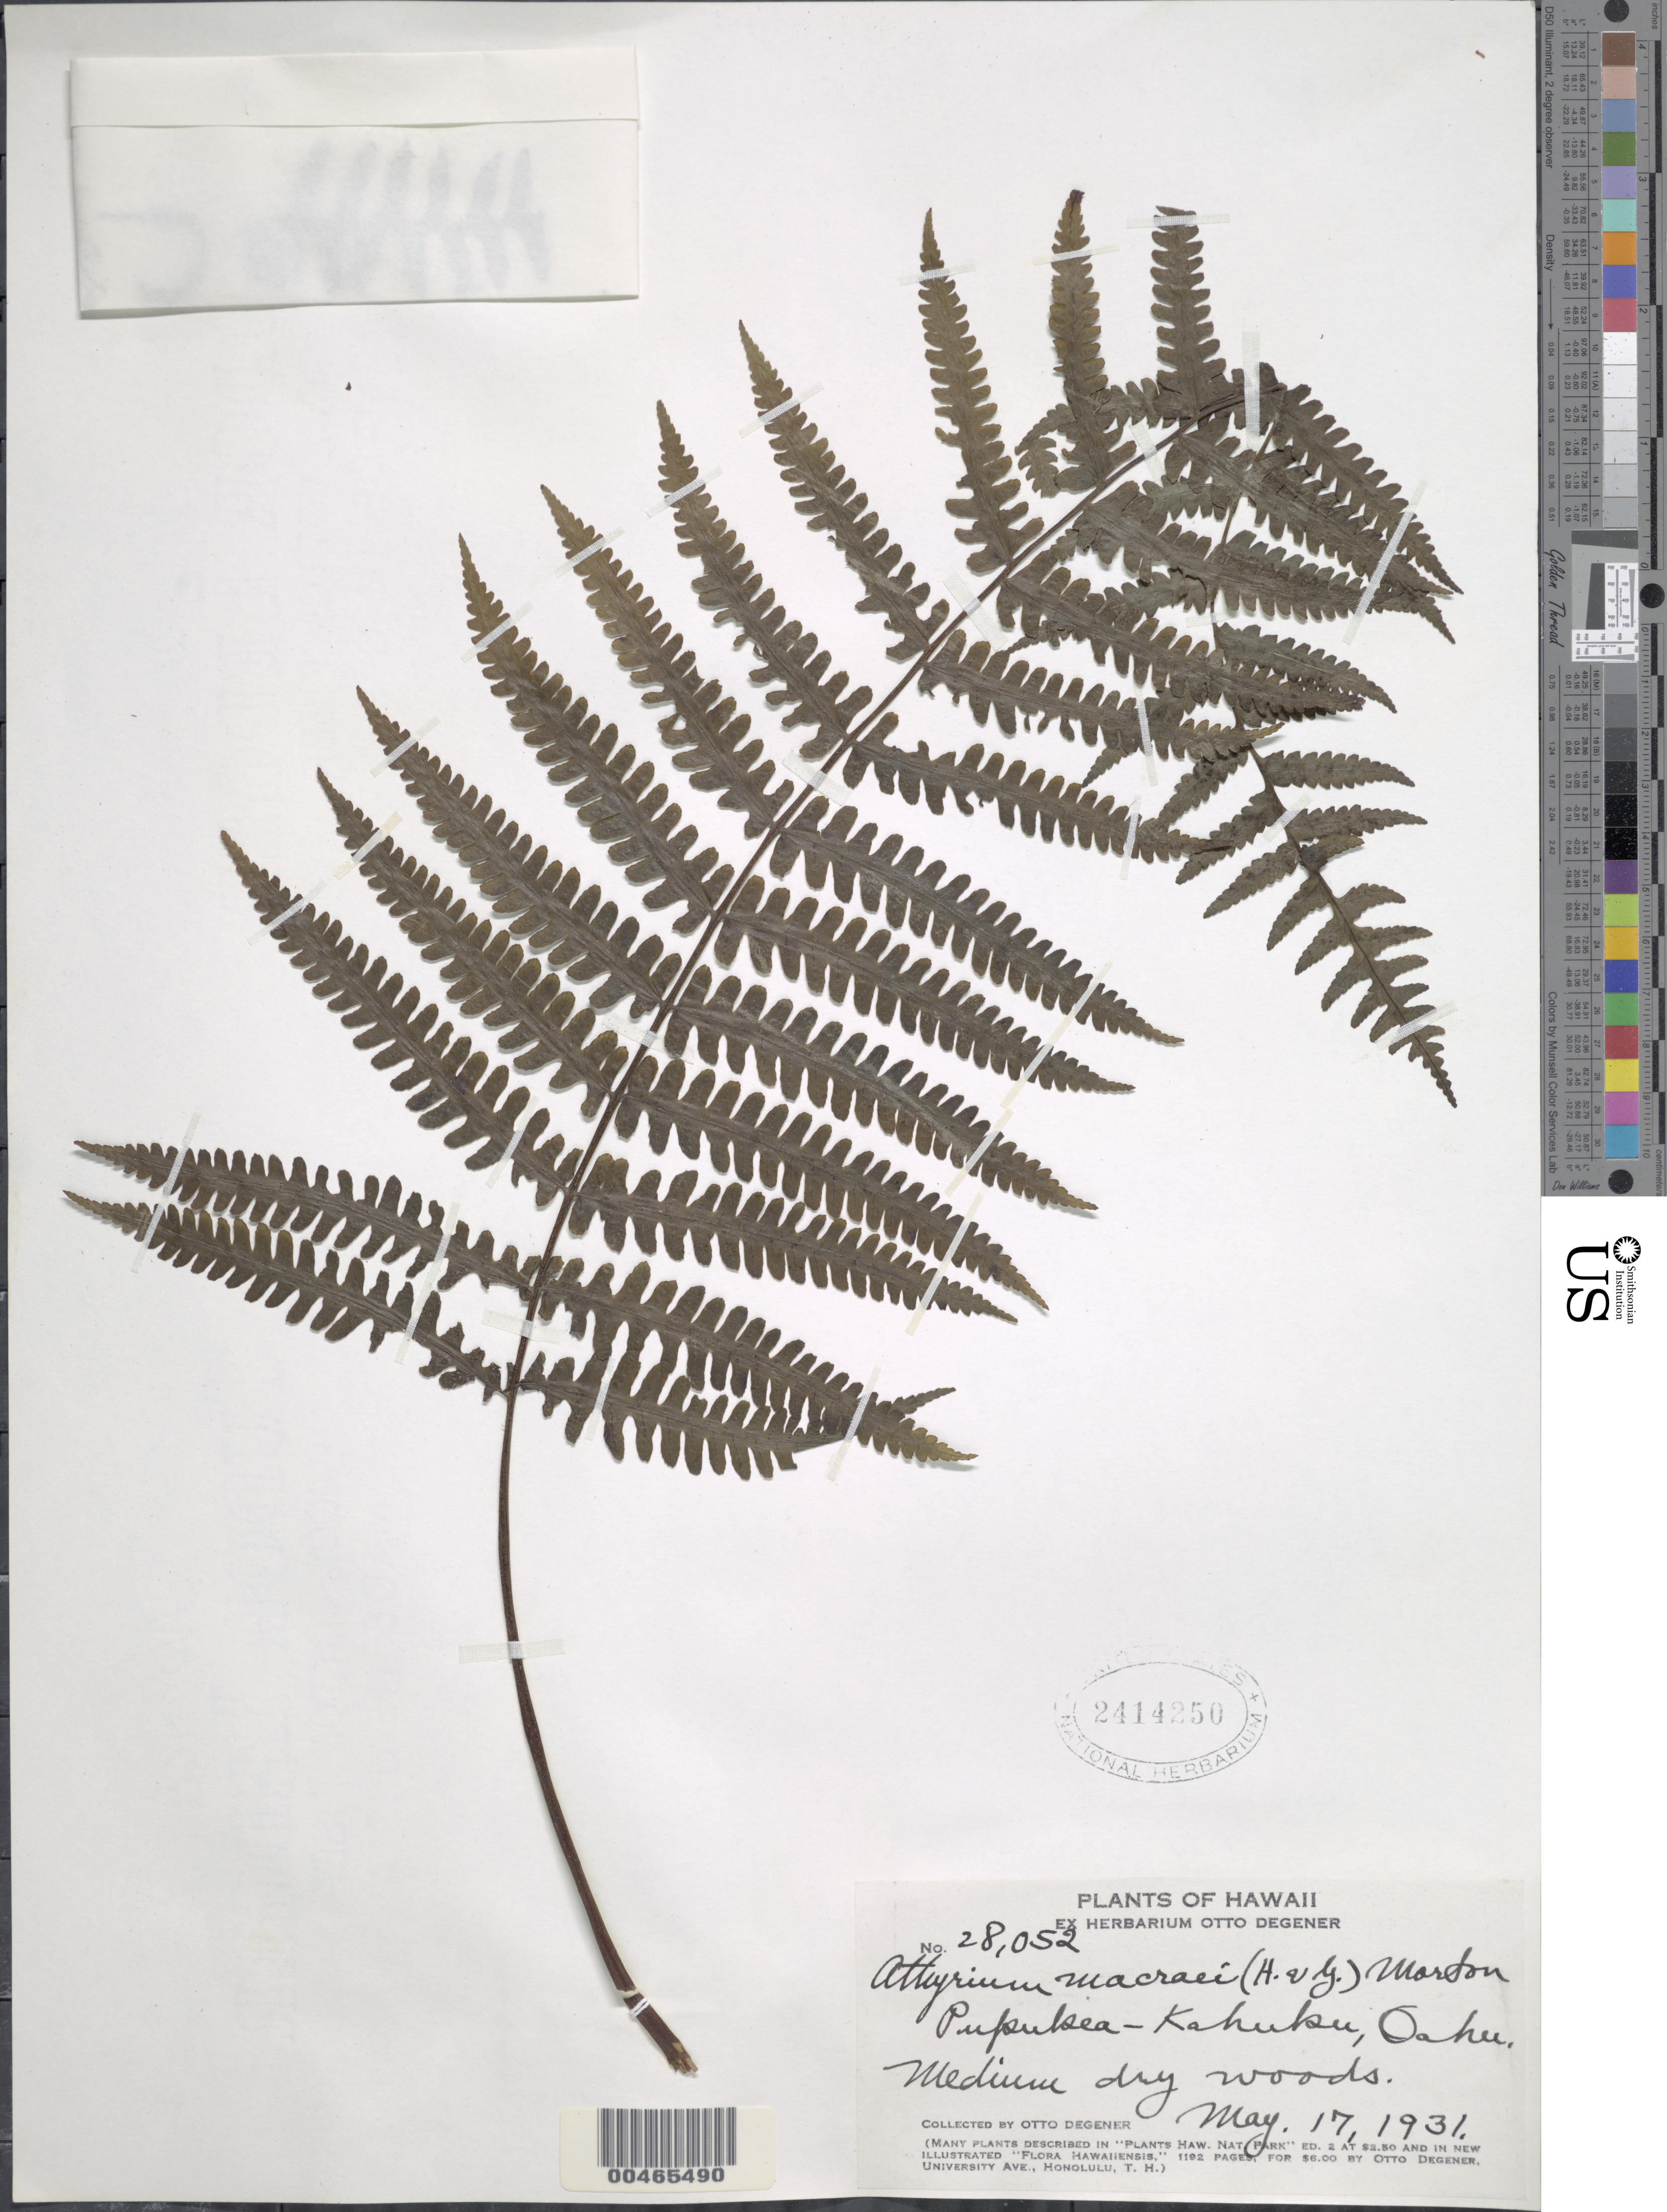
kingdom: Plantae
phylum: Tracheophyta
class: Polypodiopsida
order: Polypodiales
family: Athyriaceae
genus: Deparia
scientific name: Deparia prolifera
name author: (Kaulf.) Hook. & Grev.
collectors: O. Degener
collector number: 28052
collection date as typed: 17 May 1931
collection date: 1931-05-17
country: United States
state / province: Hawaii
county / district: Honolulu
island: Oahu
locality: Pupukea-Kahuku, Oahu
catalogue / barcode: US 2414250